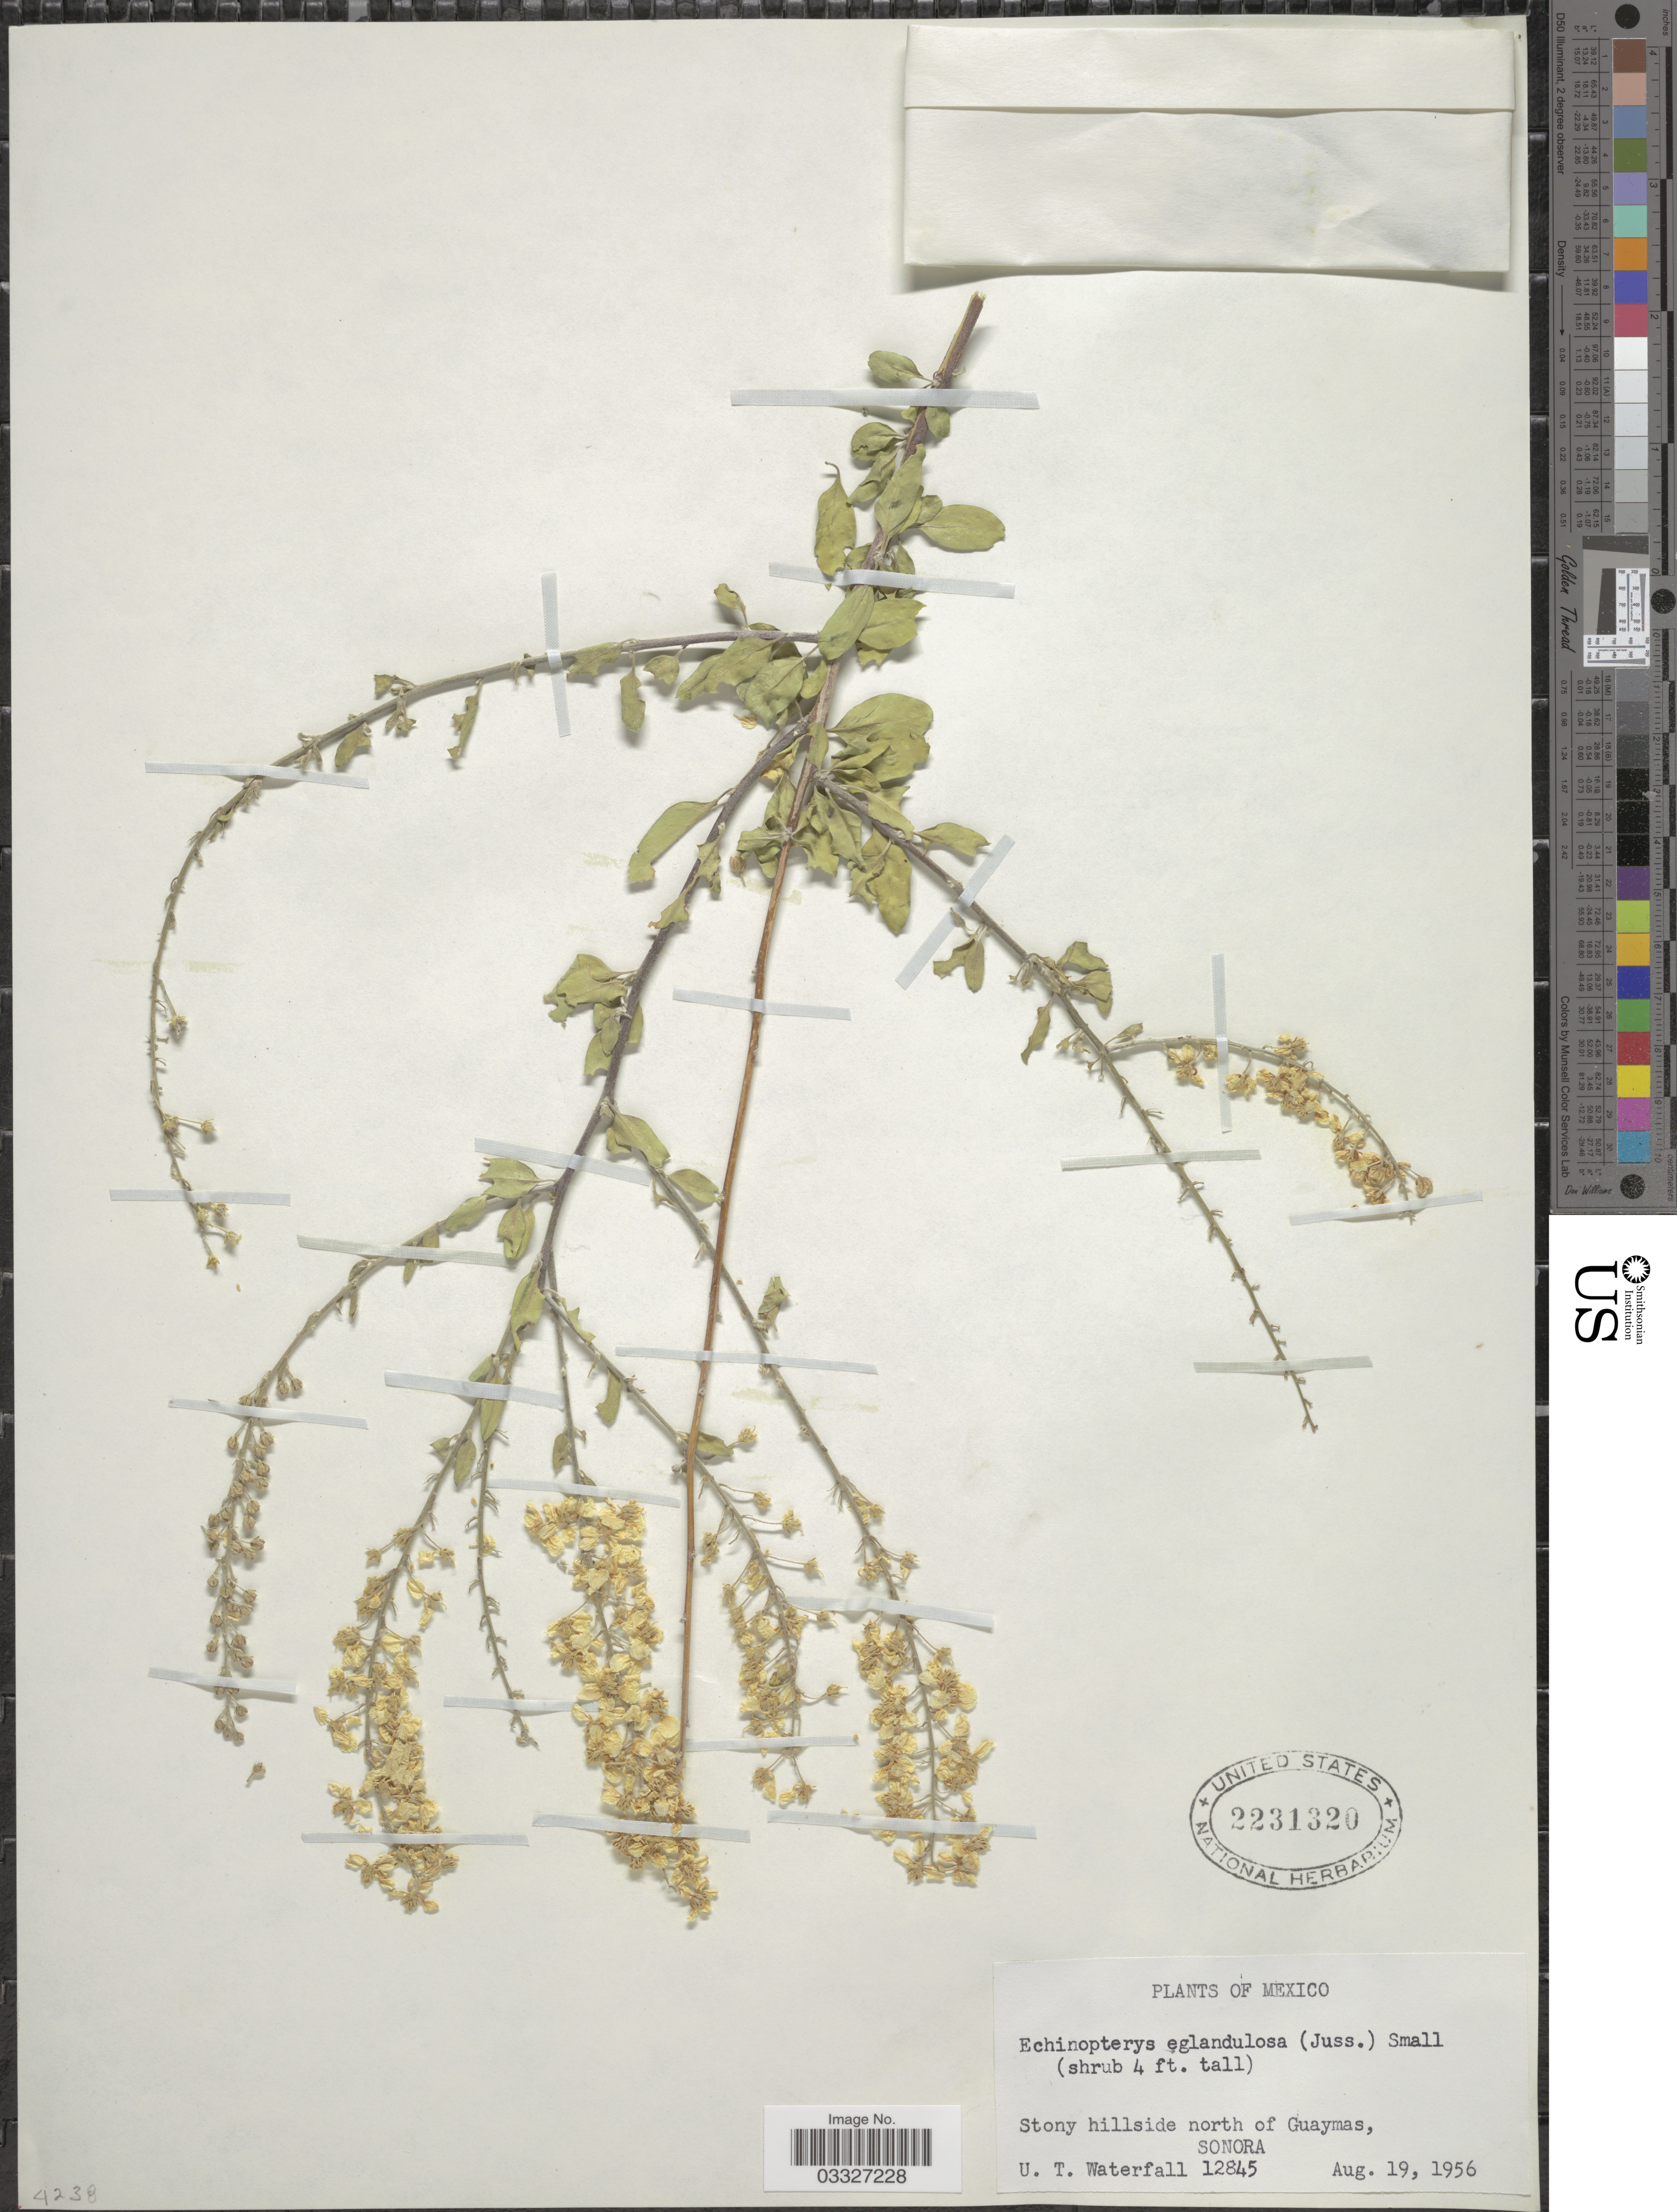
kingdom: Plantae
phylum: Tracheophyta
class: Magnoliopsida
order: Malpighiales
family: Malpighiaceae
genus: Echinopterys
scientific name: Echinopterys eglandulosa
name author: (A. Juss.) Small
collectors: U. T. Waterfall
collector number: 12845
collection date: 1956-08-19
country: Mexico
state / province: Sonora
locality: Stony hillside north of Guaymas.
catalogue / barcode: US 2231320